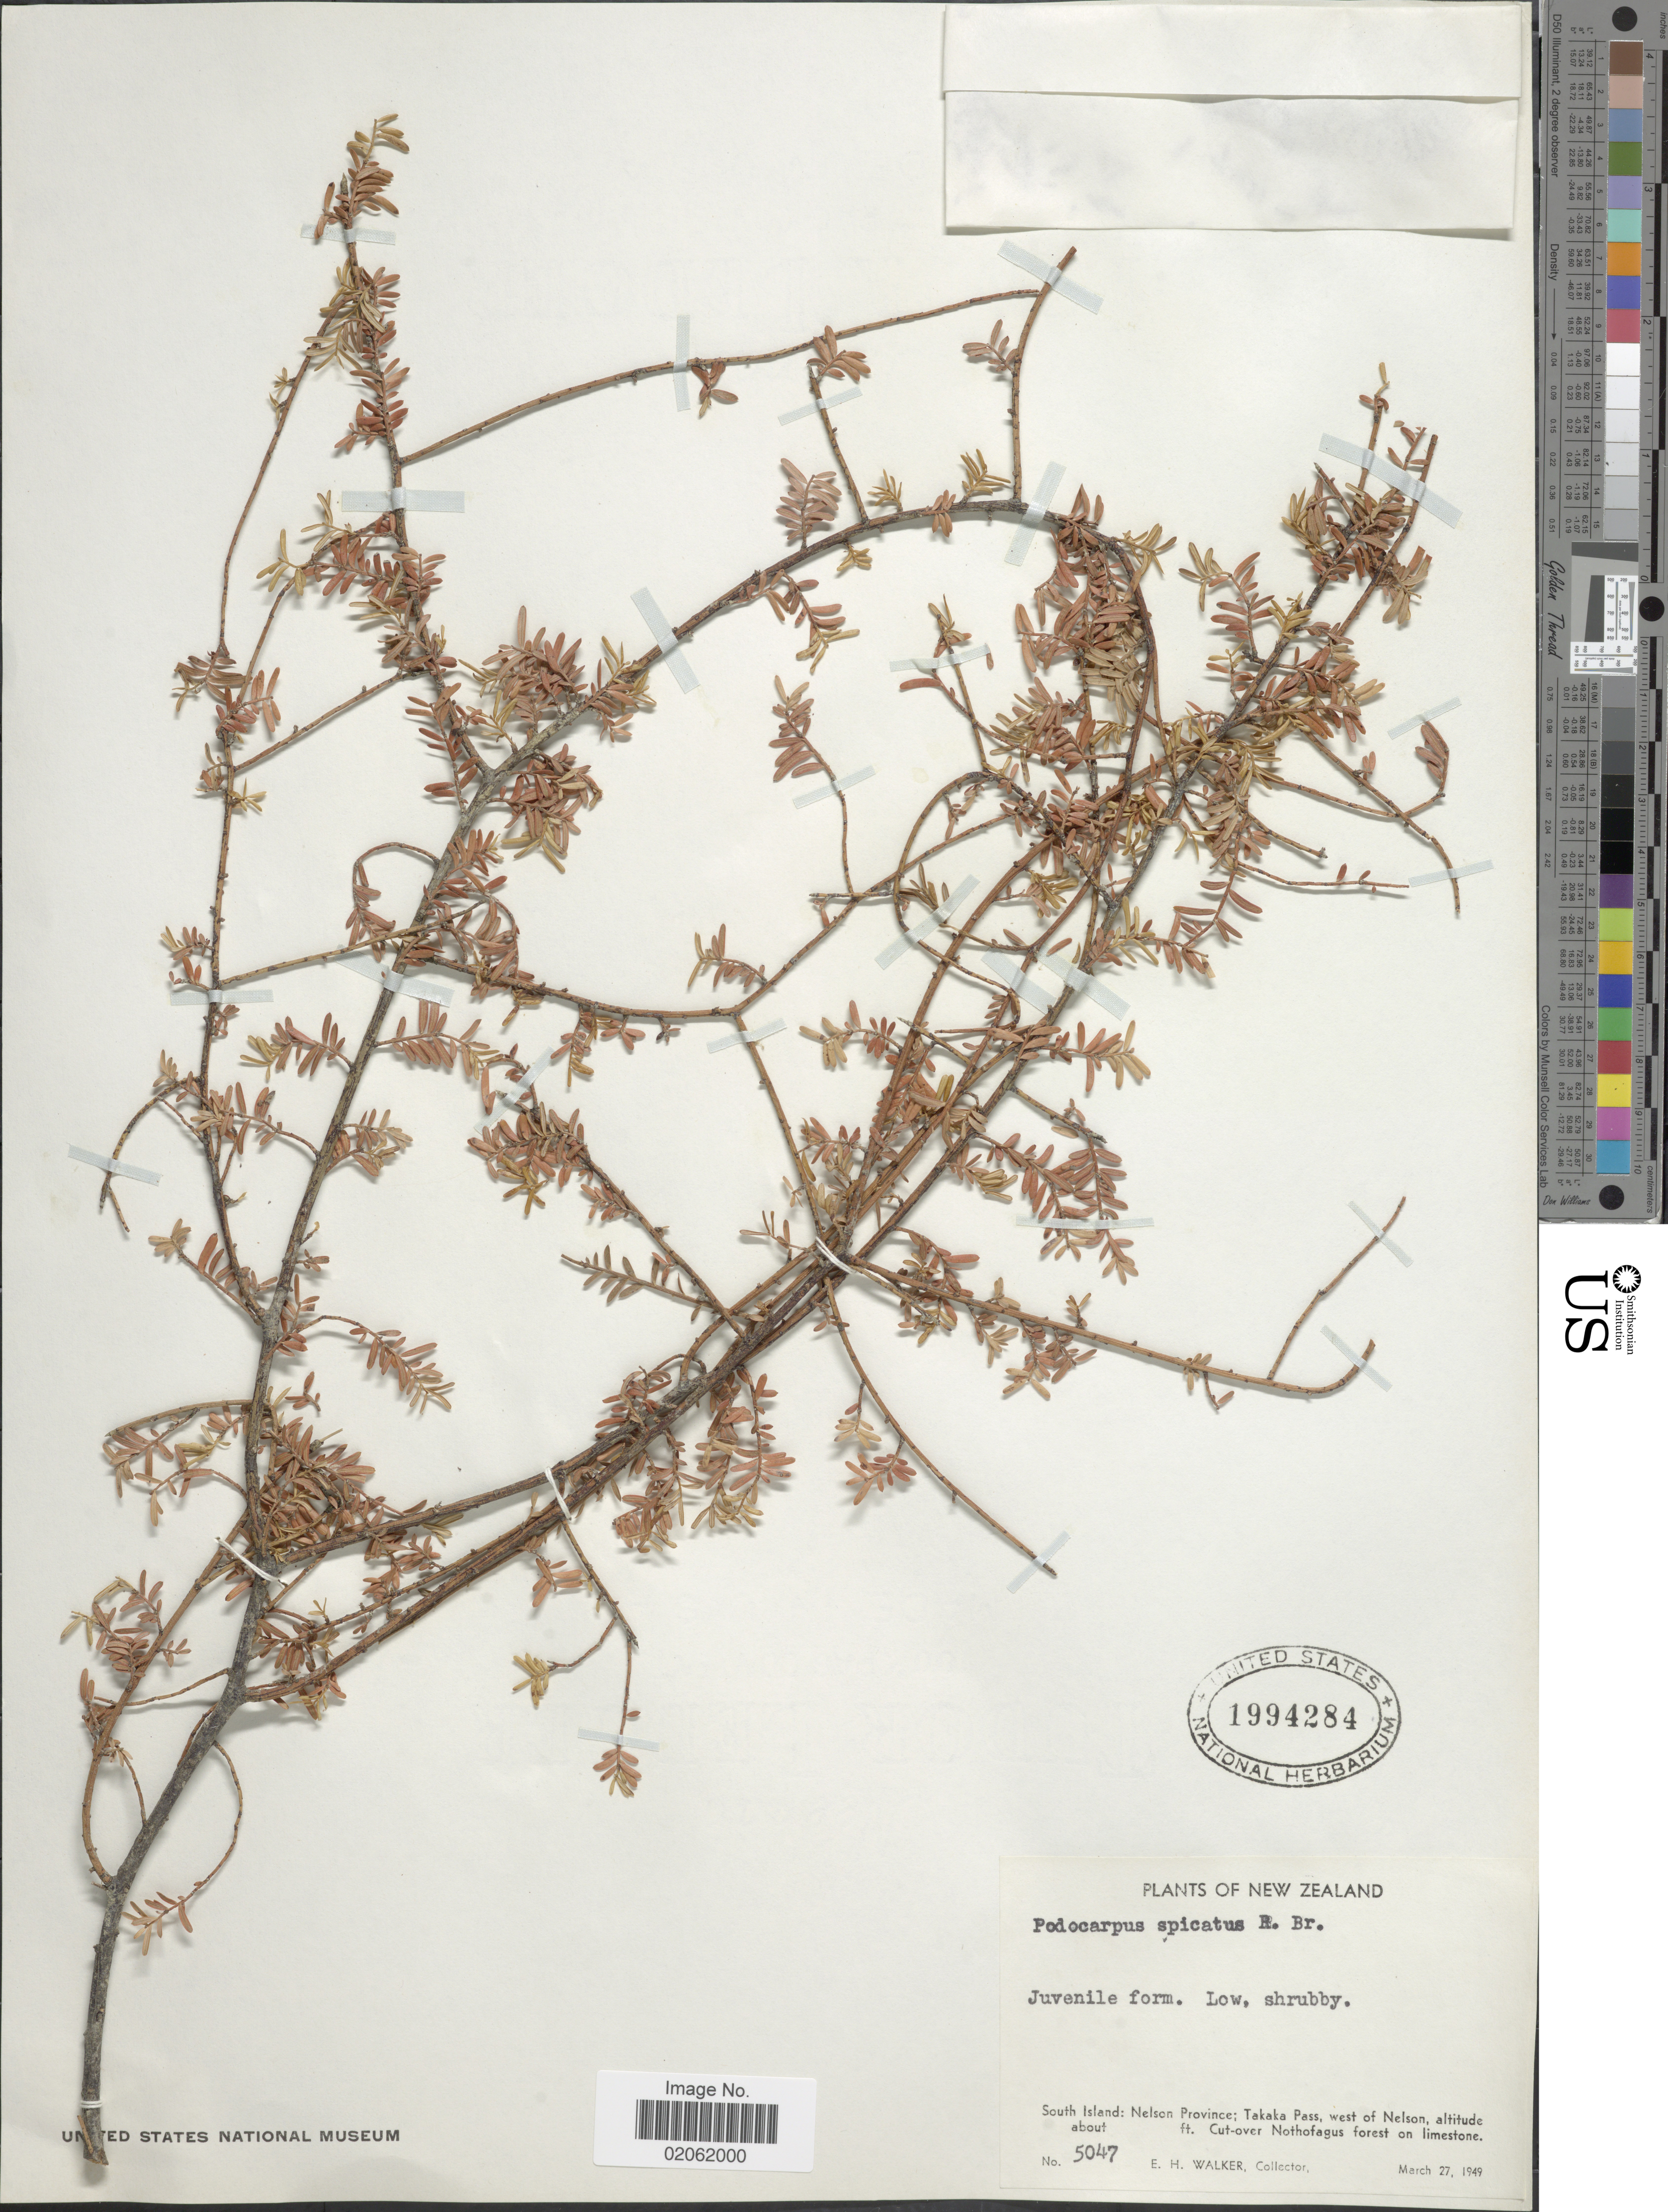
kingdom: Plantae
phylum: Tracheophyta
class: Pinopsida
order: Pinales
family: Podocarpaceae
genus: Podocarpus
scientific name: Podocarpus spicatus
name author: R. Br.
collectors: E. H. Walker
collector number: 5047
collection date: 1949-03-27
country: New Zealand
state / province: Nelson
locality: South Island: Nelson Province; Takaka Pass, west of Nelson.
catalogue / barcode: US 1994284